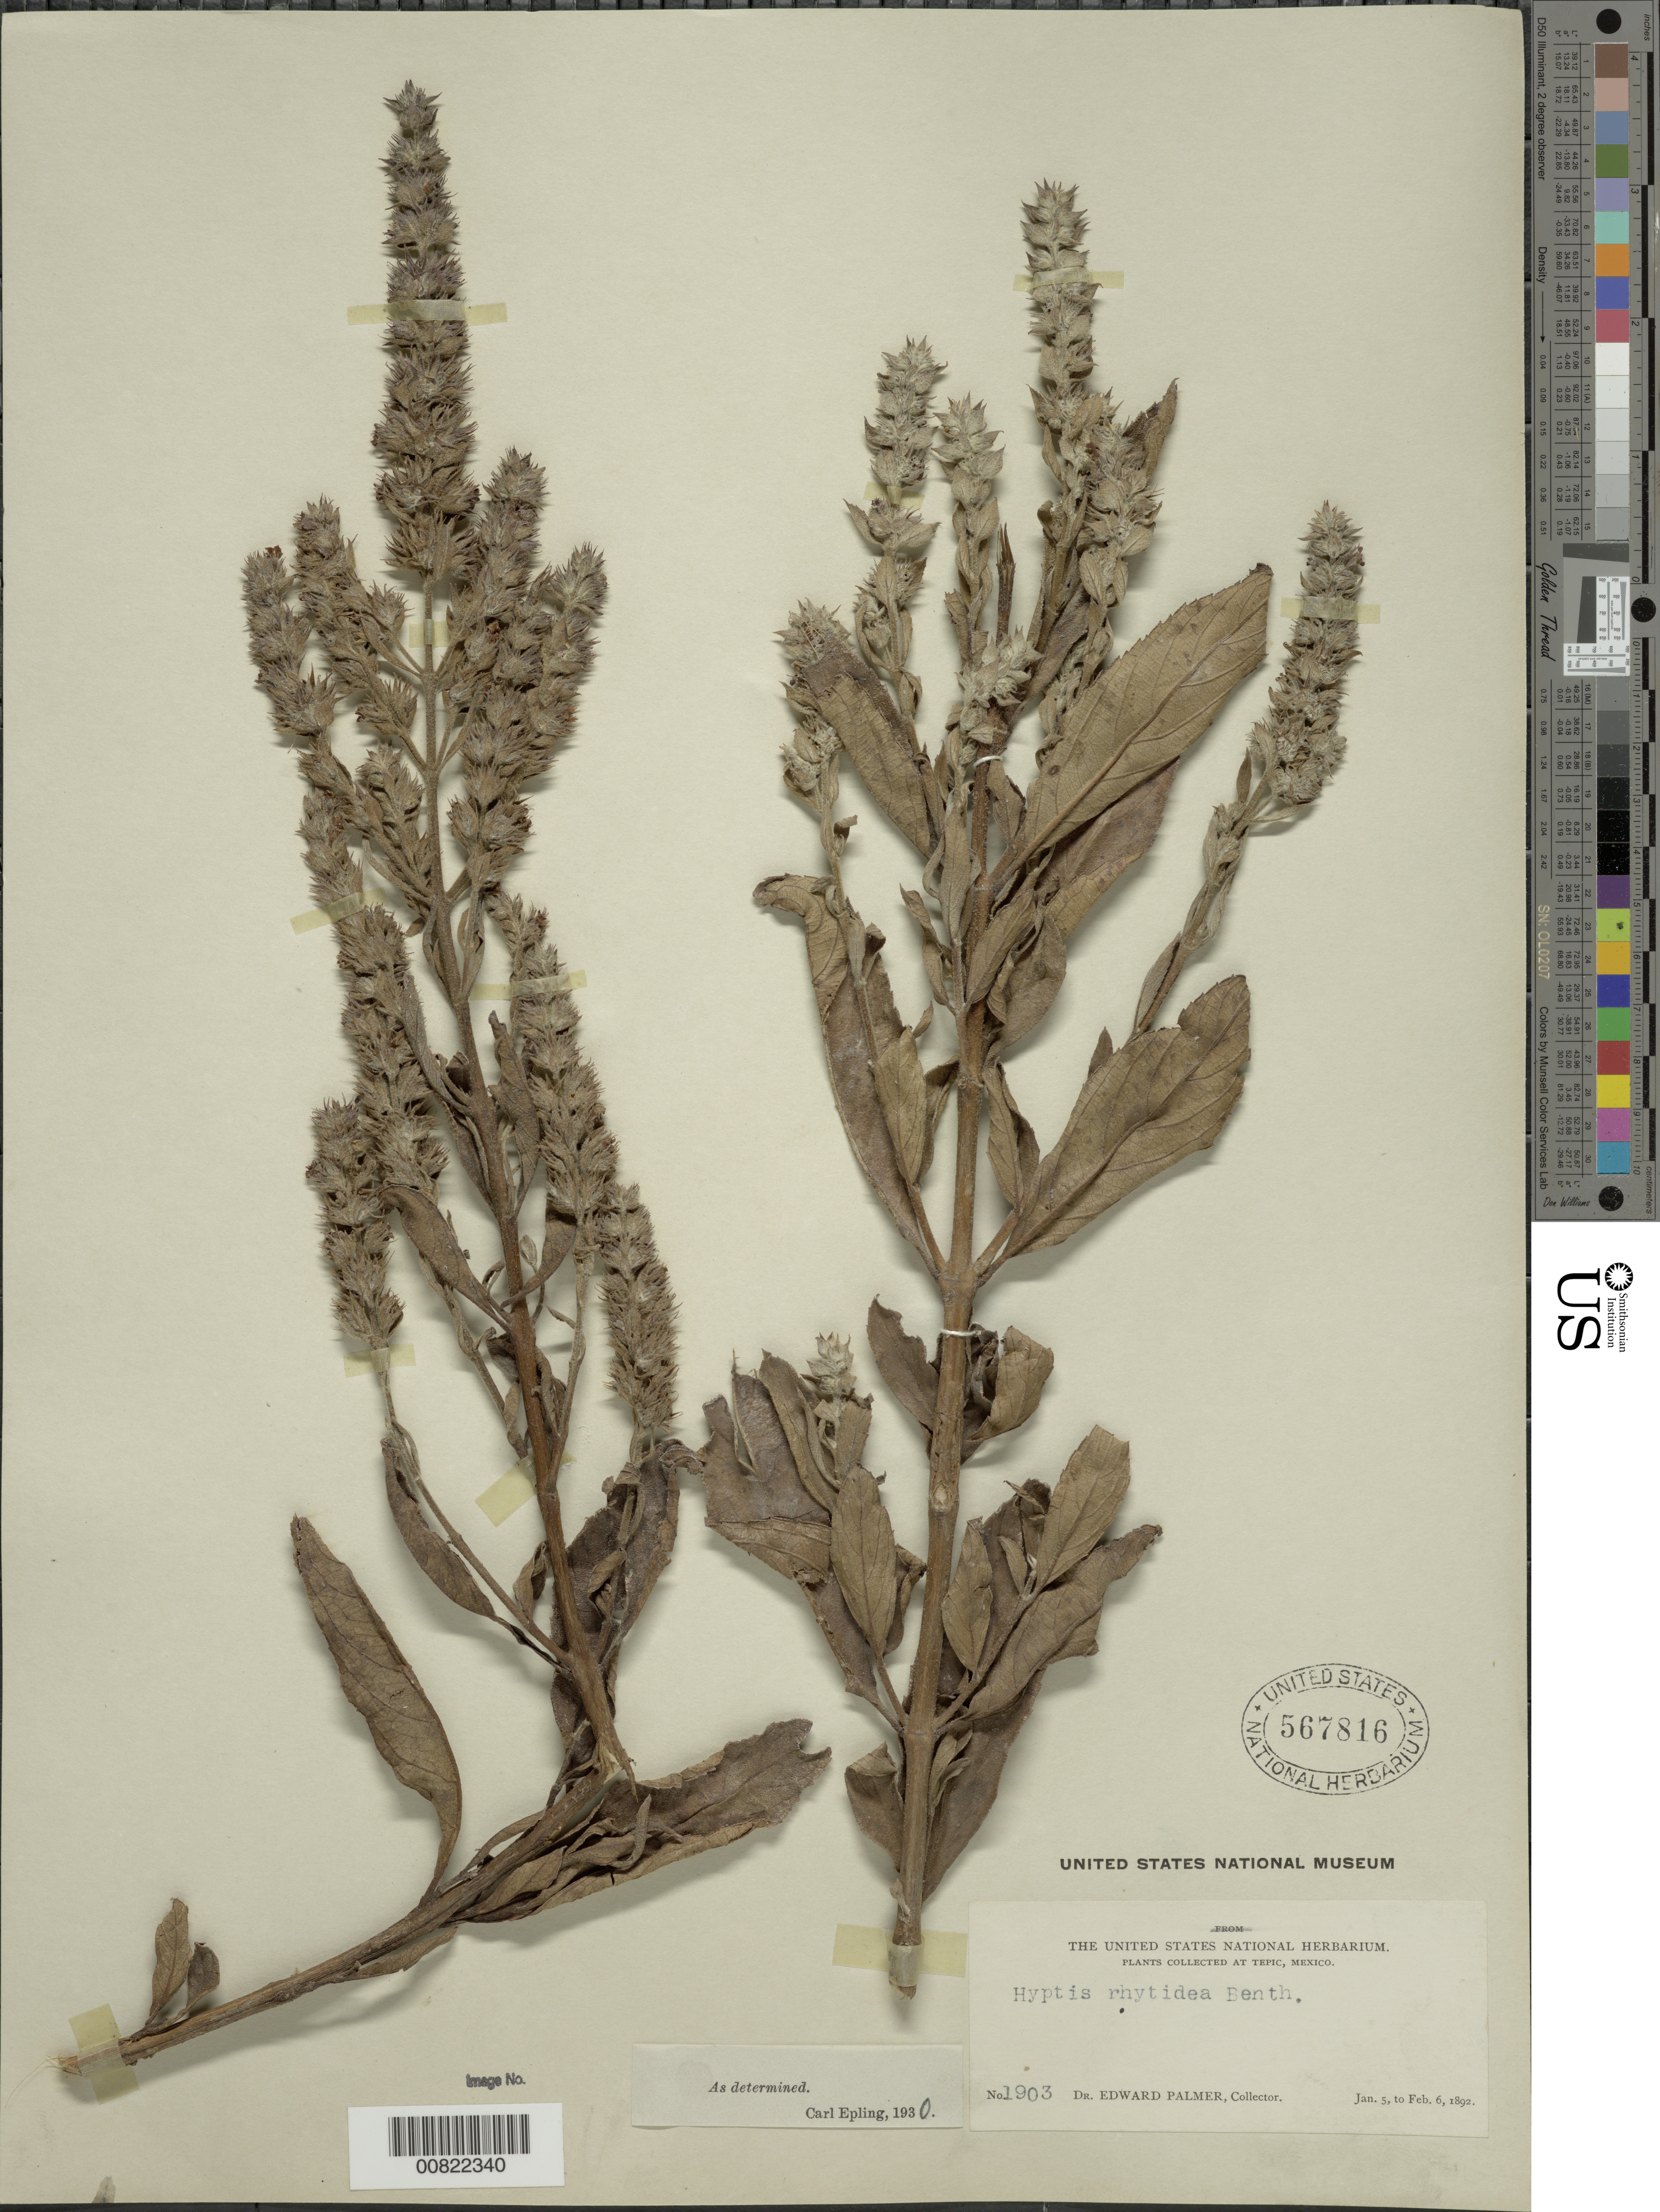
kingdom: Plantae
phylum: Tracheophyta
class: Magnoliopsida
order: Lamiales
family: Lamiaceae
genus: Hyptis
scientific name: Hyptis rhytidea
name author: Benth.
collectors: E. Palmer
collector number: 1903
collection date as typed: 05 Jan 1892 to 06 Feb 1892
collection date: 1892-01-05/1892-02-06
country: Mexico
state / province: Nayarit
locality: Tepic, Nayarit.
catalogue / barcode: US 567816